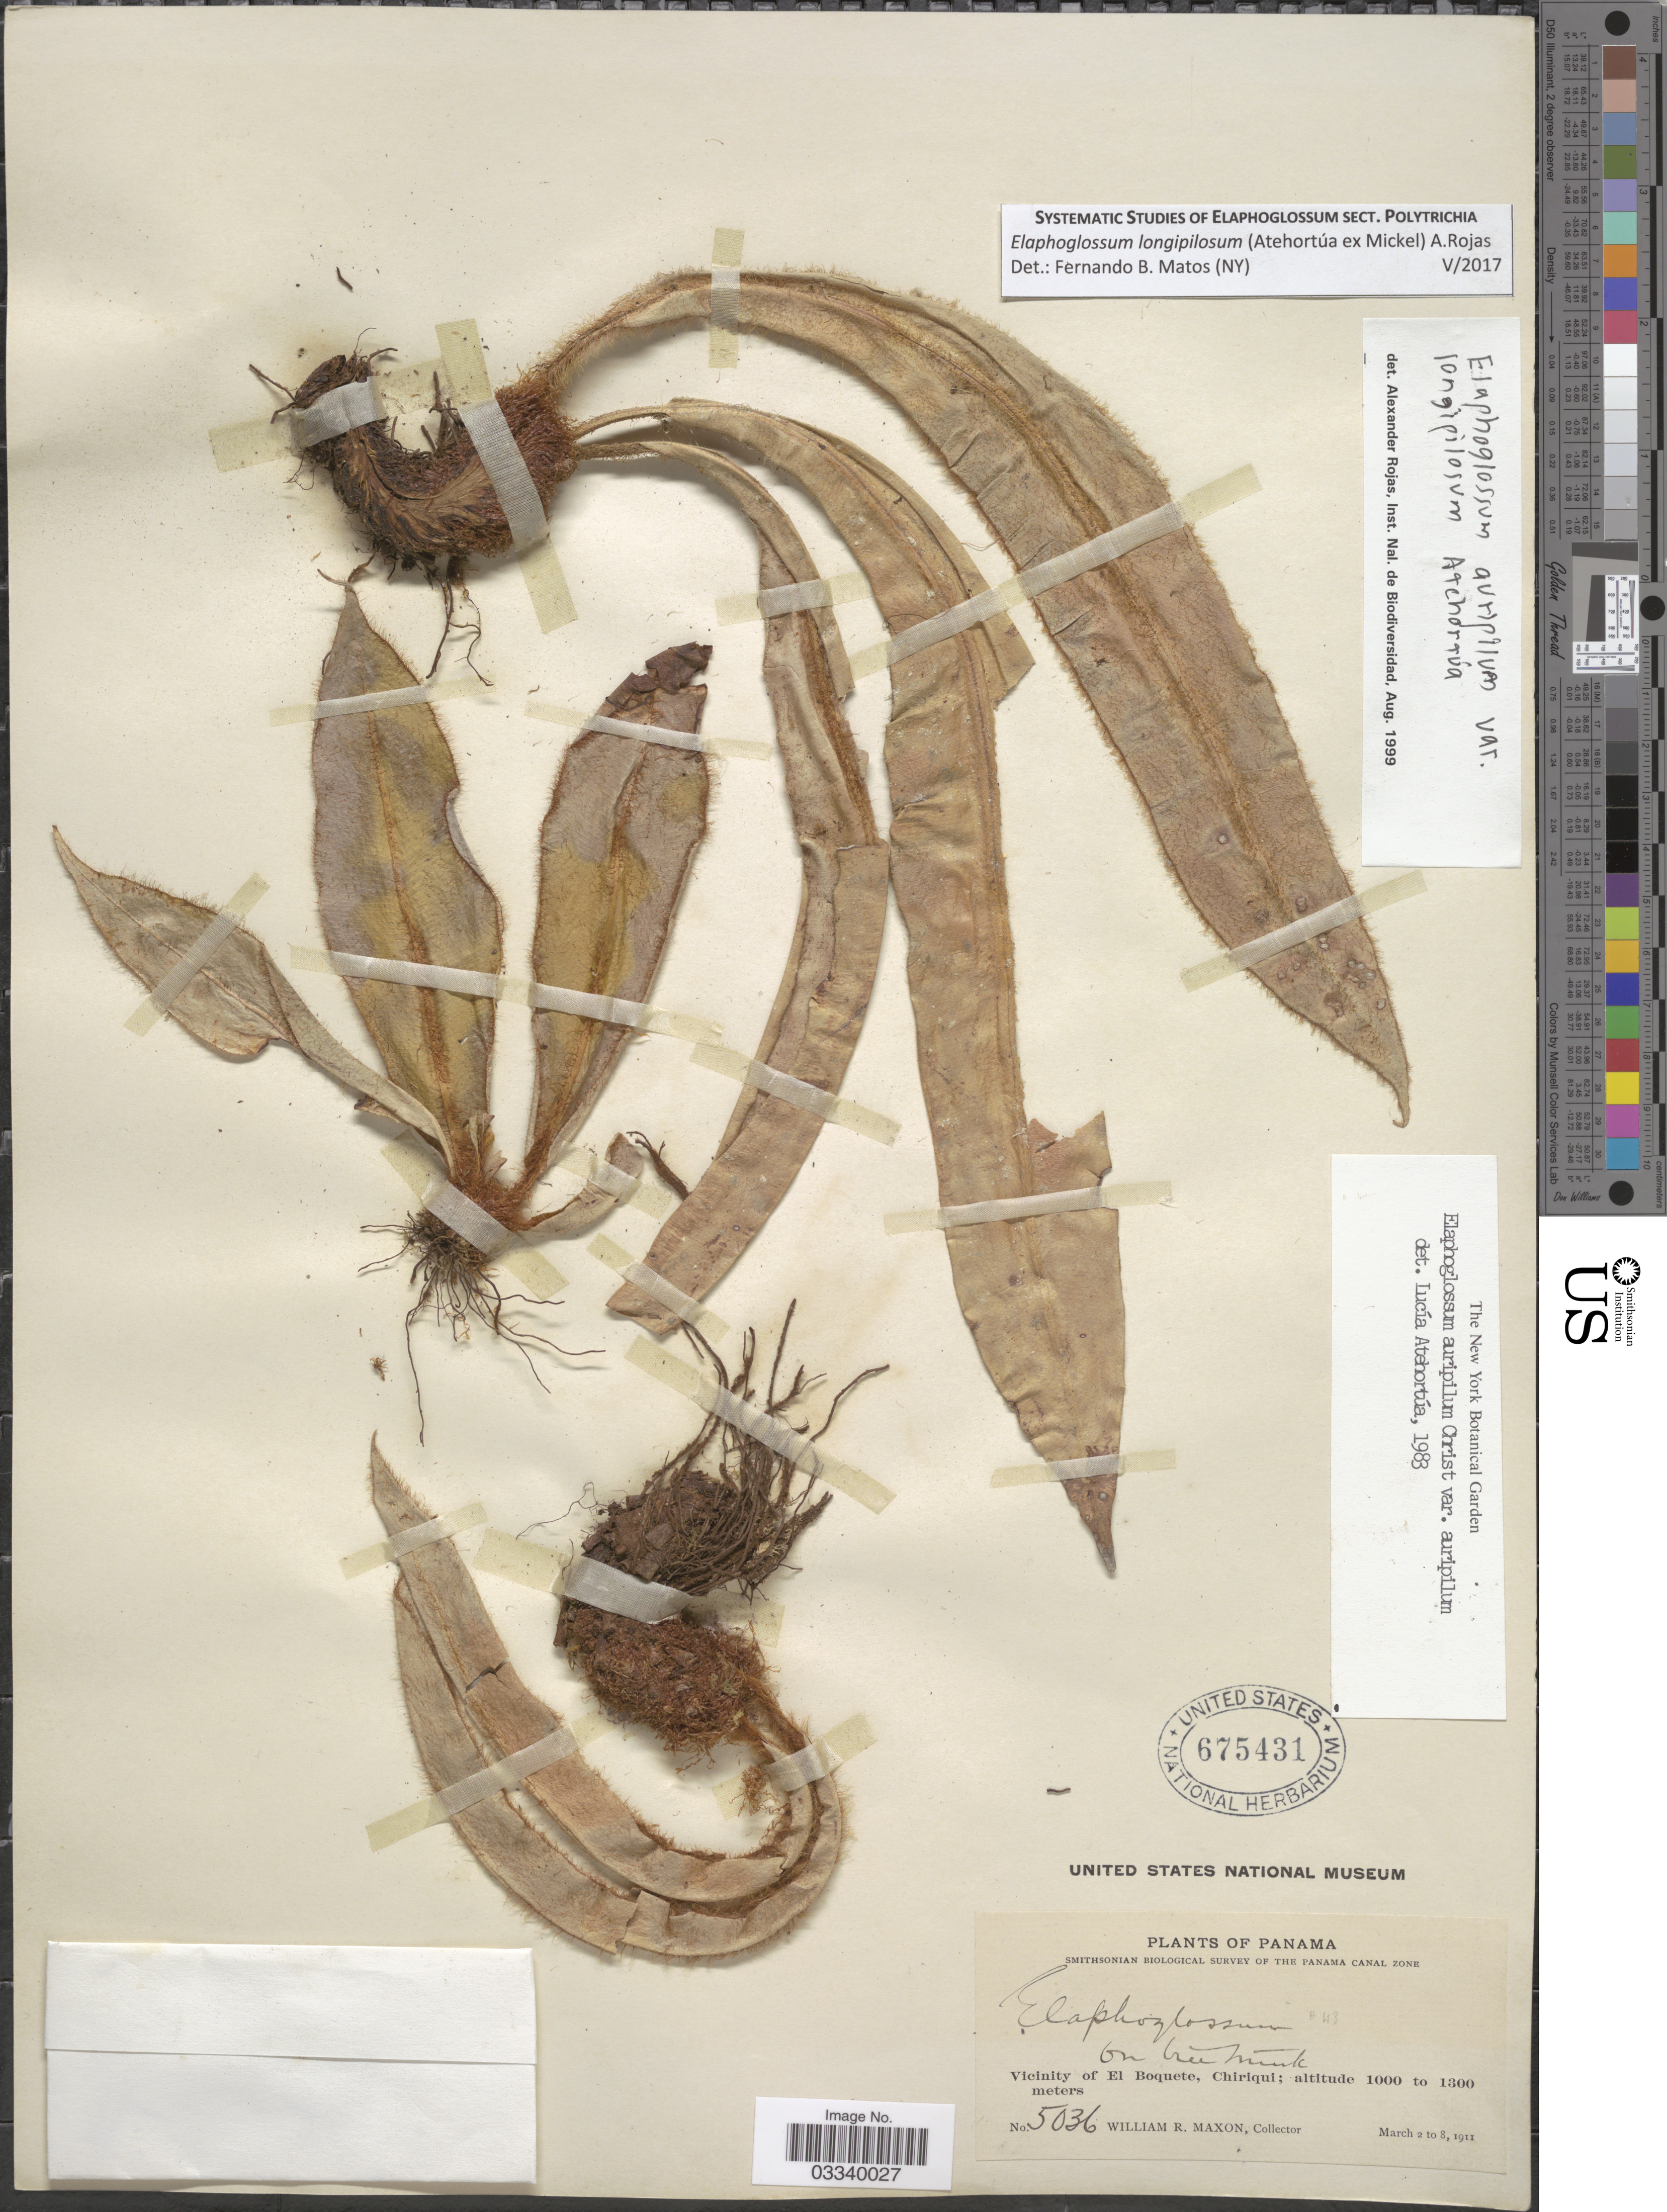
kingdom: Plantae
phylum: Tracheophyta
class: Polypodiopsida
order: Polypodiales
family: Dryopteridaceae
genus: Elaphoglossum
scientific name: Elaphoglossum longipilosum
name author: (Atehortúa) A. Rojas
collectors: W. R. Maxon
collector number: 5036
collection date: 1911-03-02/1911-03-08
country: Panama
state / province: Chiriqui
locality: Vicinity of El Boquete.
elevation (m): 1000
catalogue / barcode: US 675431